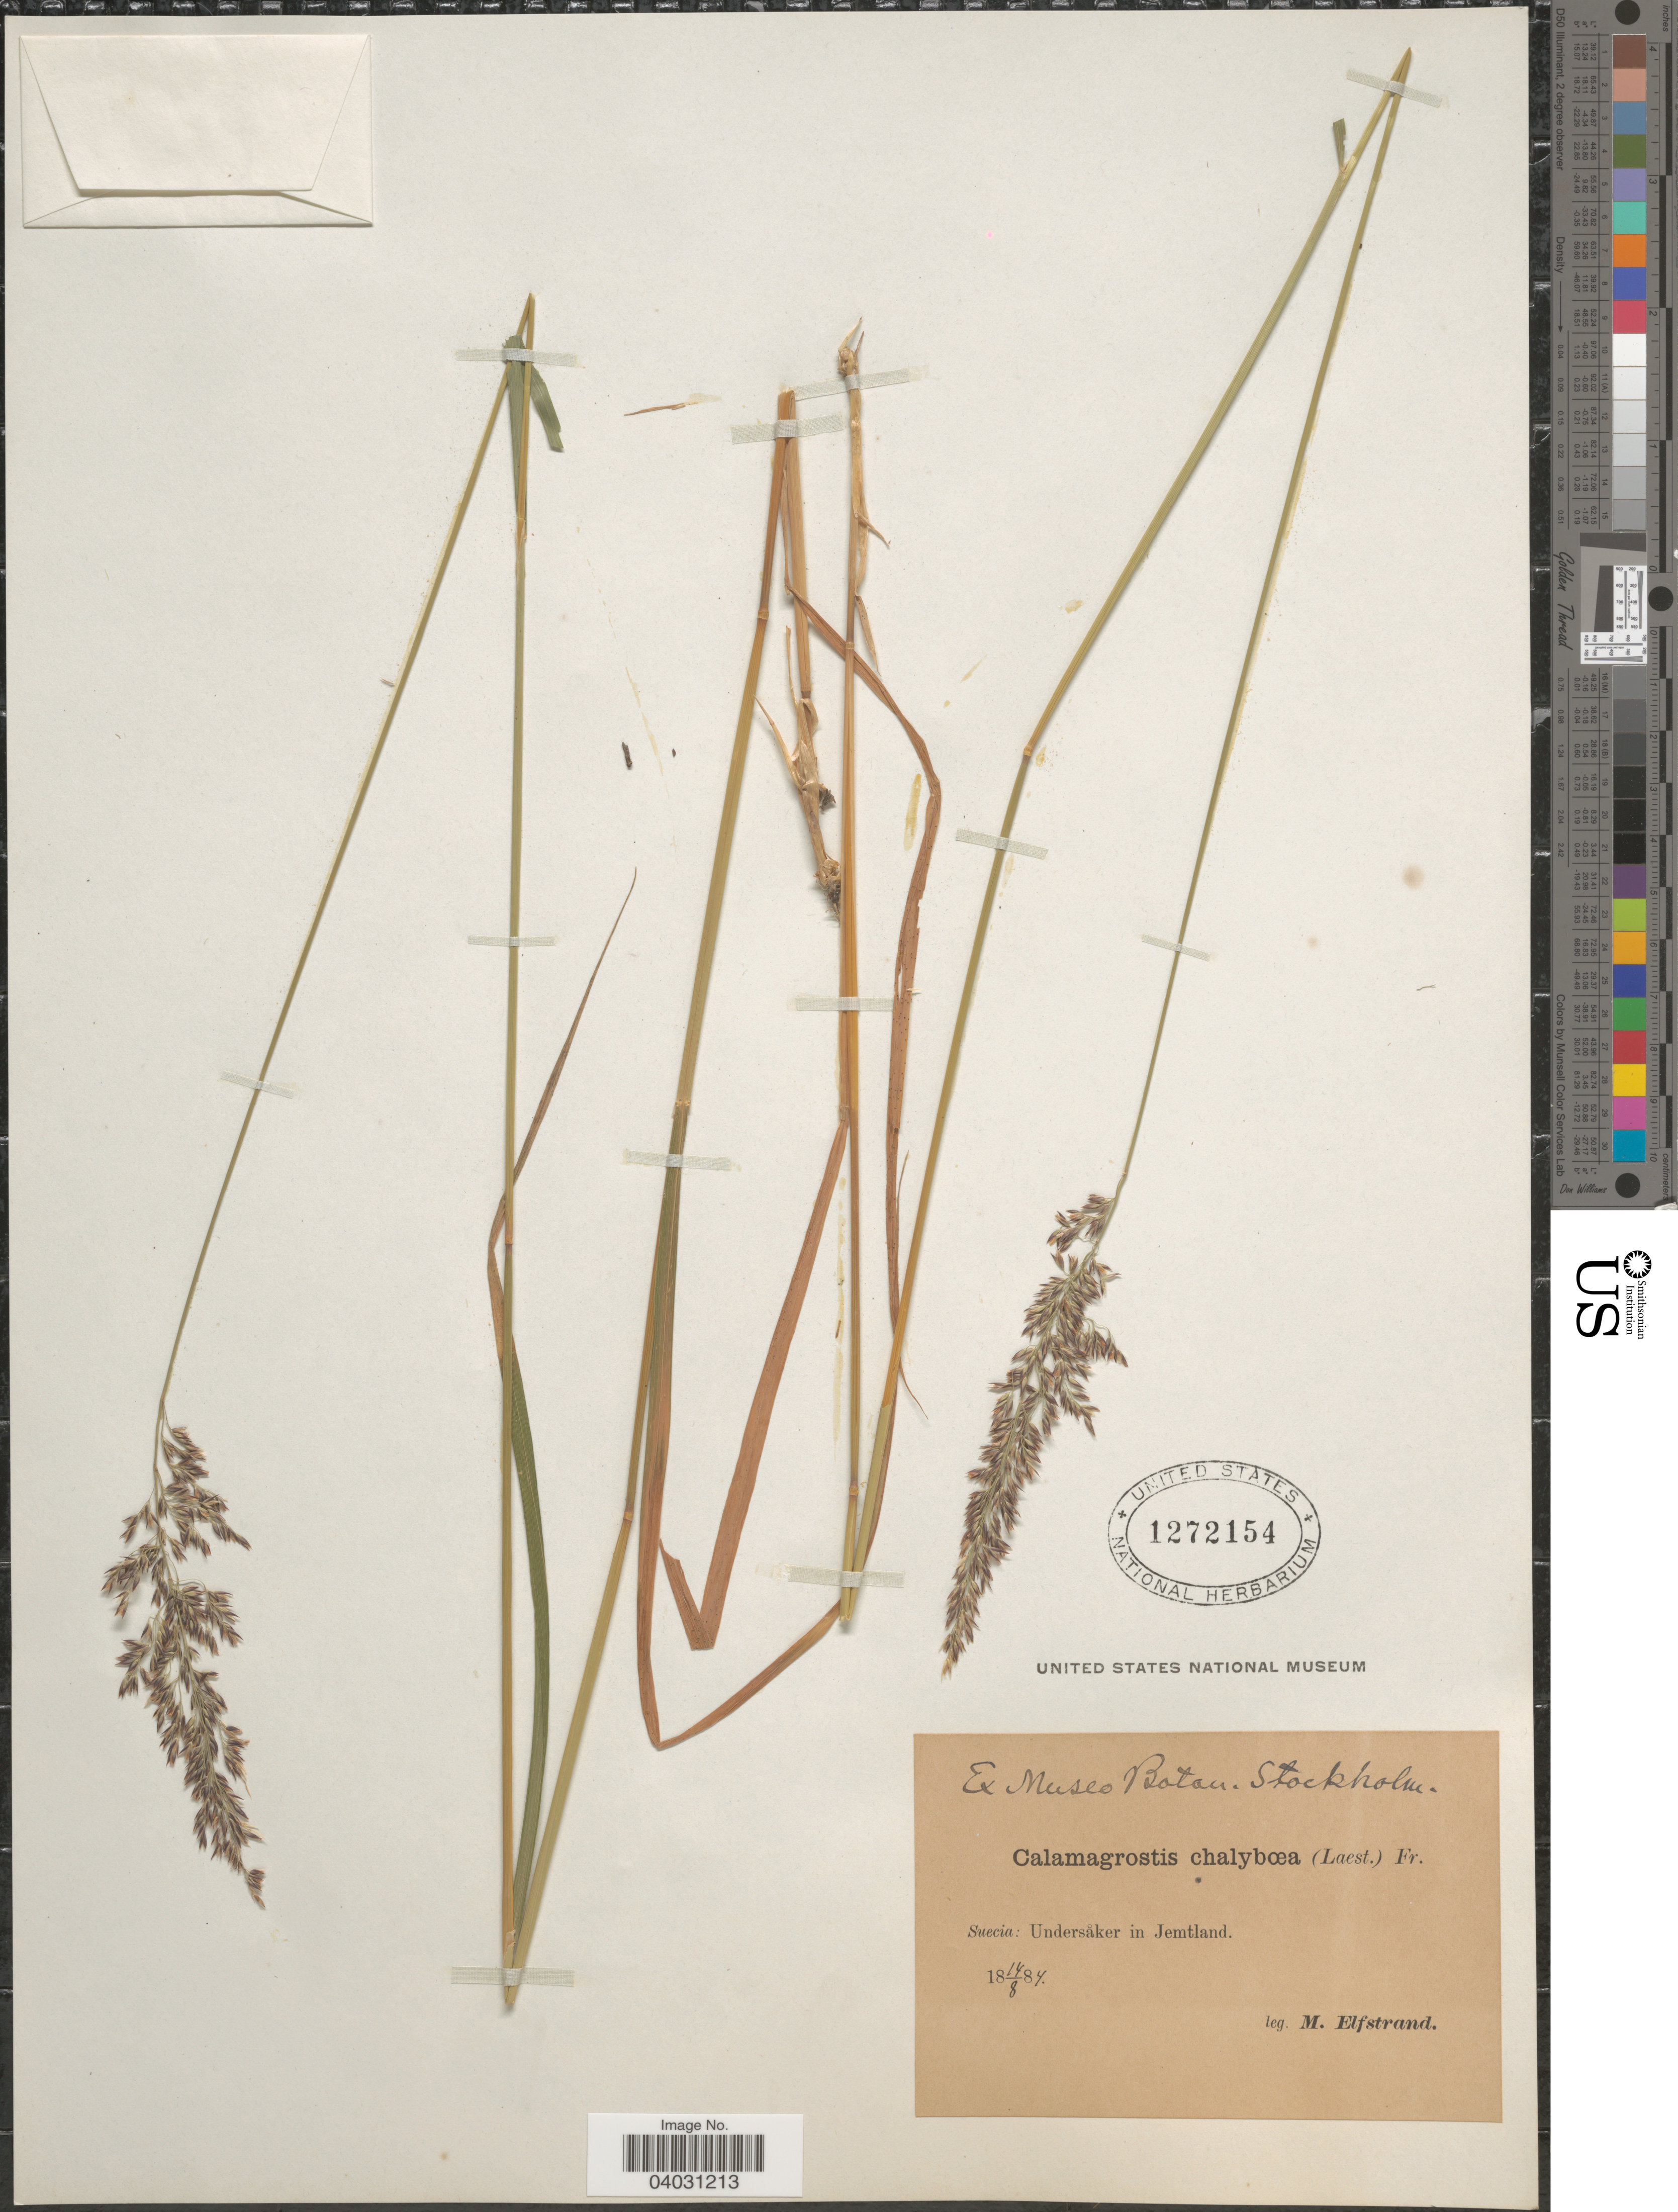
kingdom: Plantae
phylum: Tracheophyta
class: Liliopsida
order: Poales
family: Poaceae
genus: Calamagrostis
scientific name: Calamagrostis chalybaea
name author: Fr. a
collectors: M. Elfstrand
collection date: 1884-08-14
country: Sweden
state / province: Jämtland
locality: Suecia: Undersåker in Jemtland.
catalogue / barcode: US 1272154